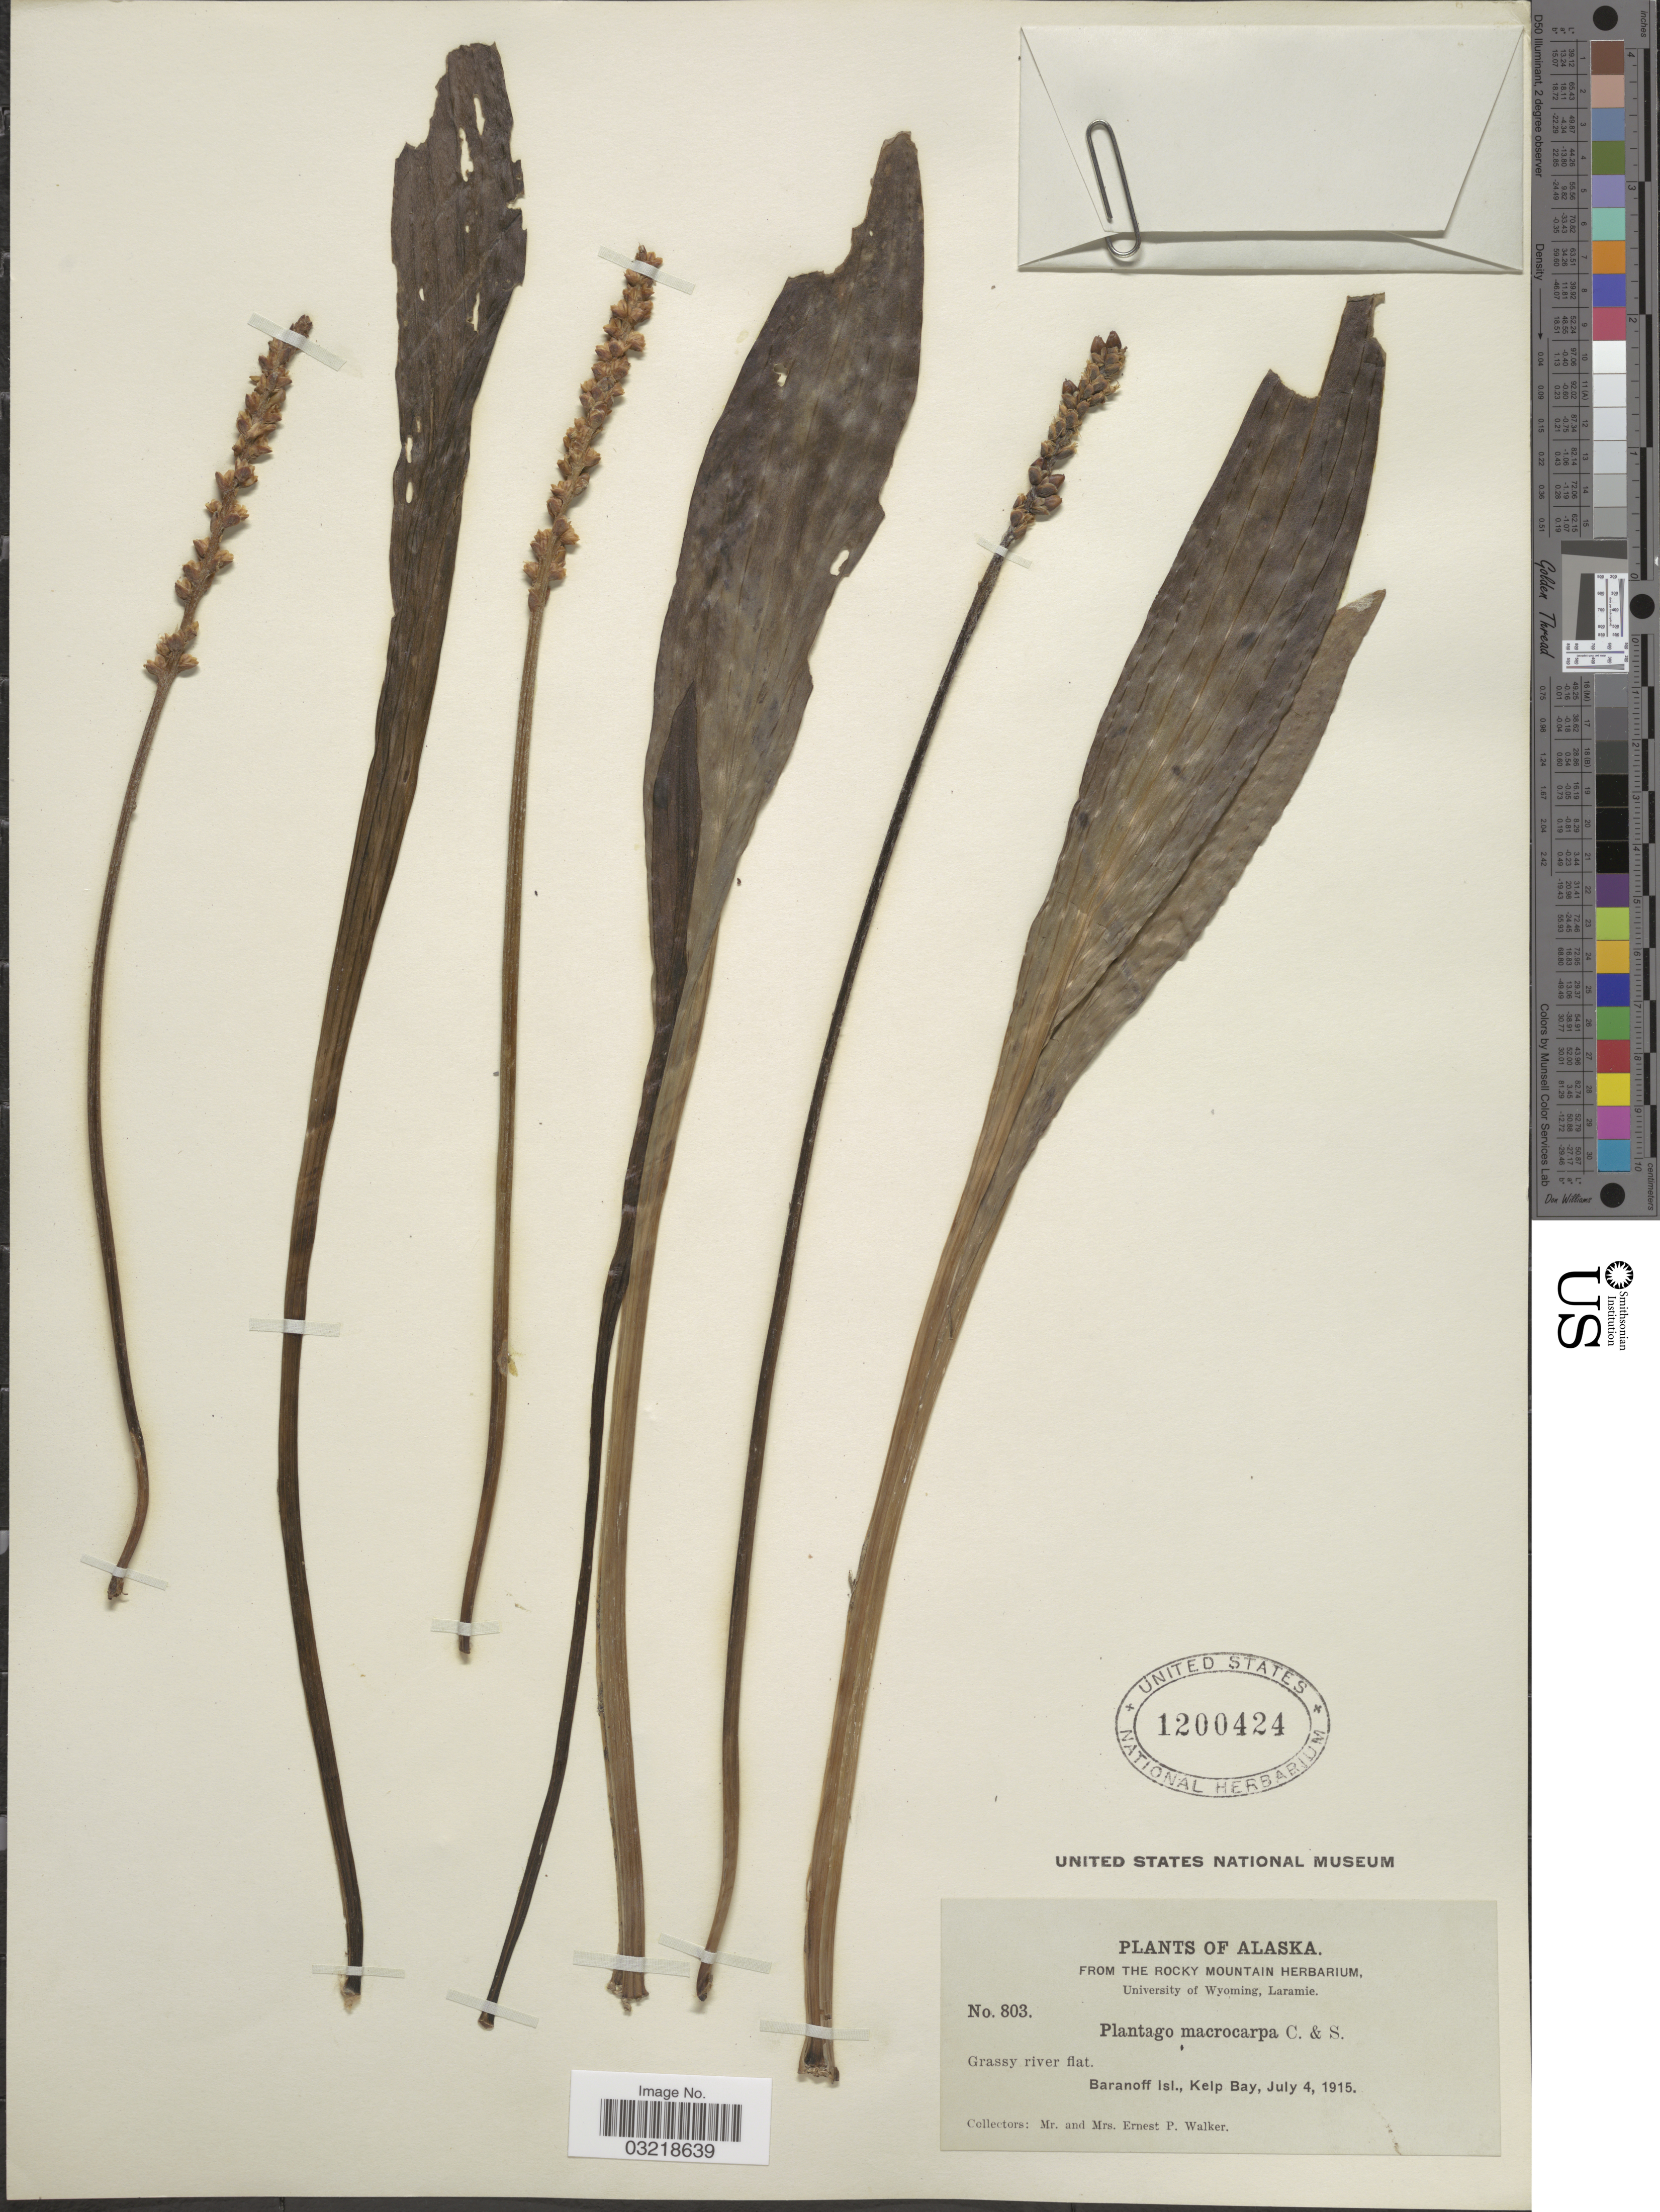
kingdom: Plantae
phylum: Tracheophyta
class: Magnoliopsida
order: Lamiales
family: Plantaginaceae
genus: Plantago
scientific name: Plantago macrocarpa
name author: Cham. & Schltdl.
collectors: E. P. Walker & E. Walker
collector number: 803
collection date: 1915-07-04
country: United States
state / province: Alaska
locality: Baranoff Isl., Kelp Bay.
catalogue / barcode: US 1200424